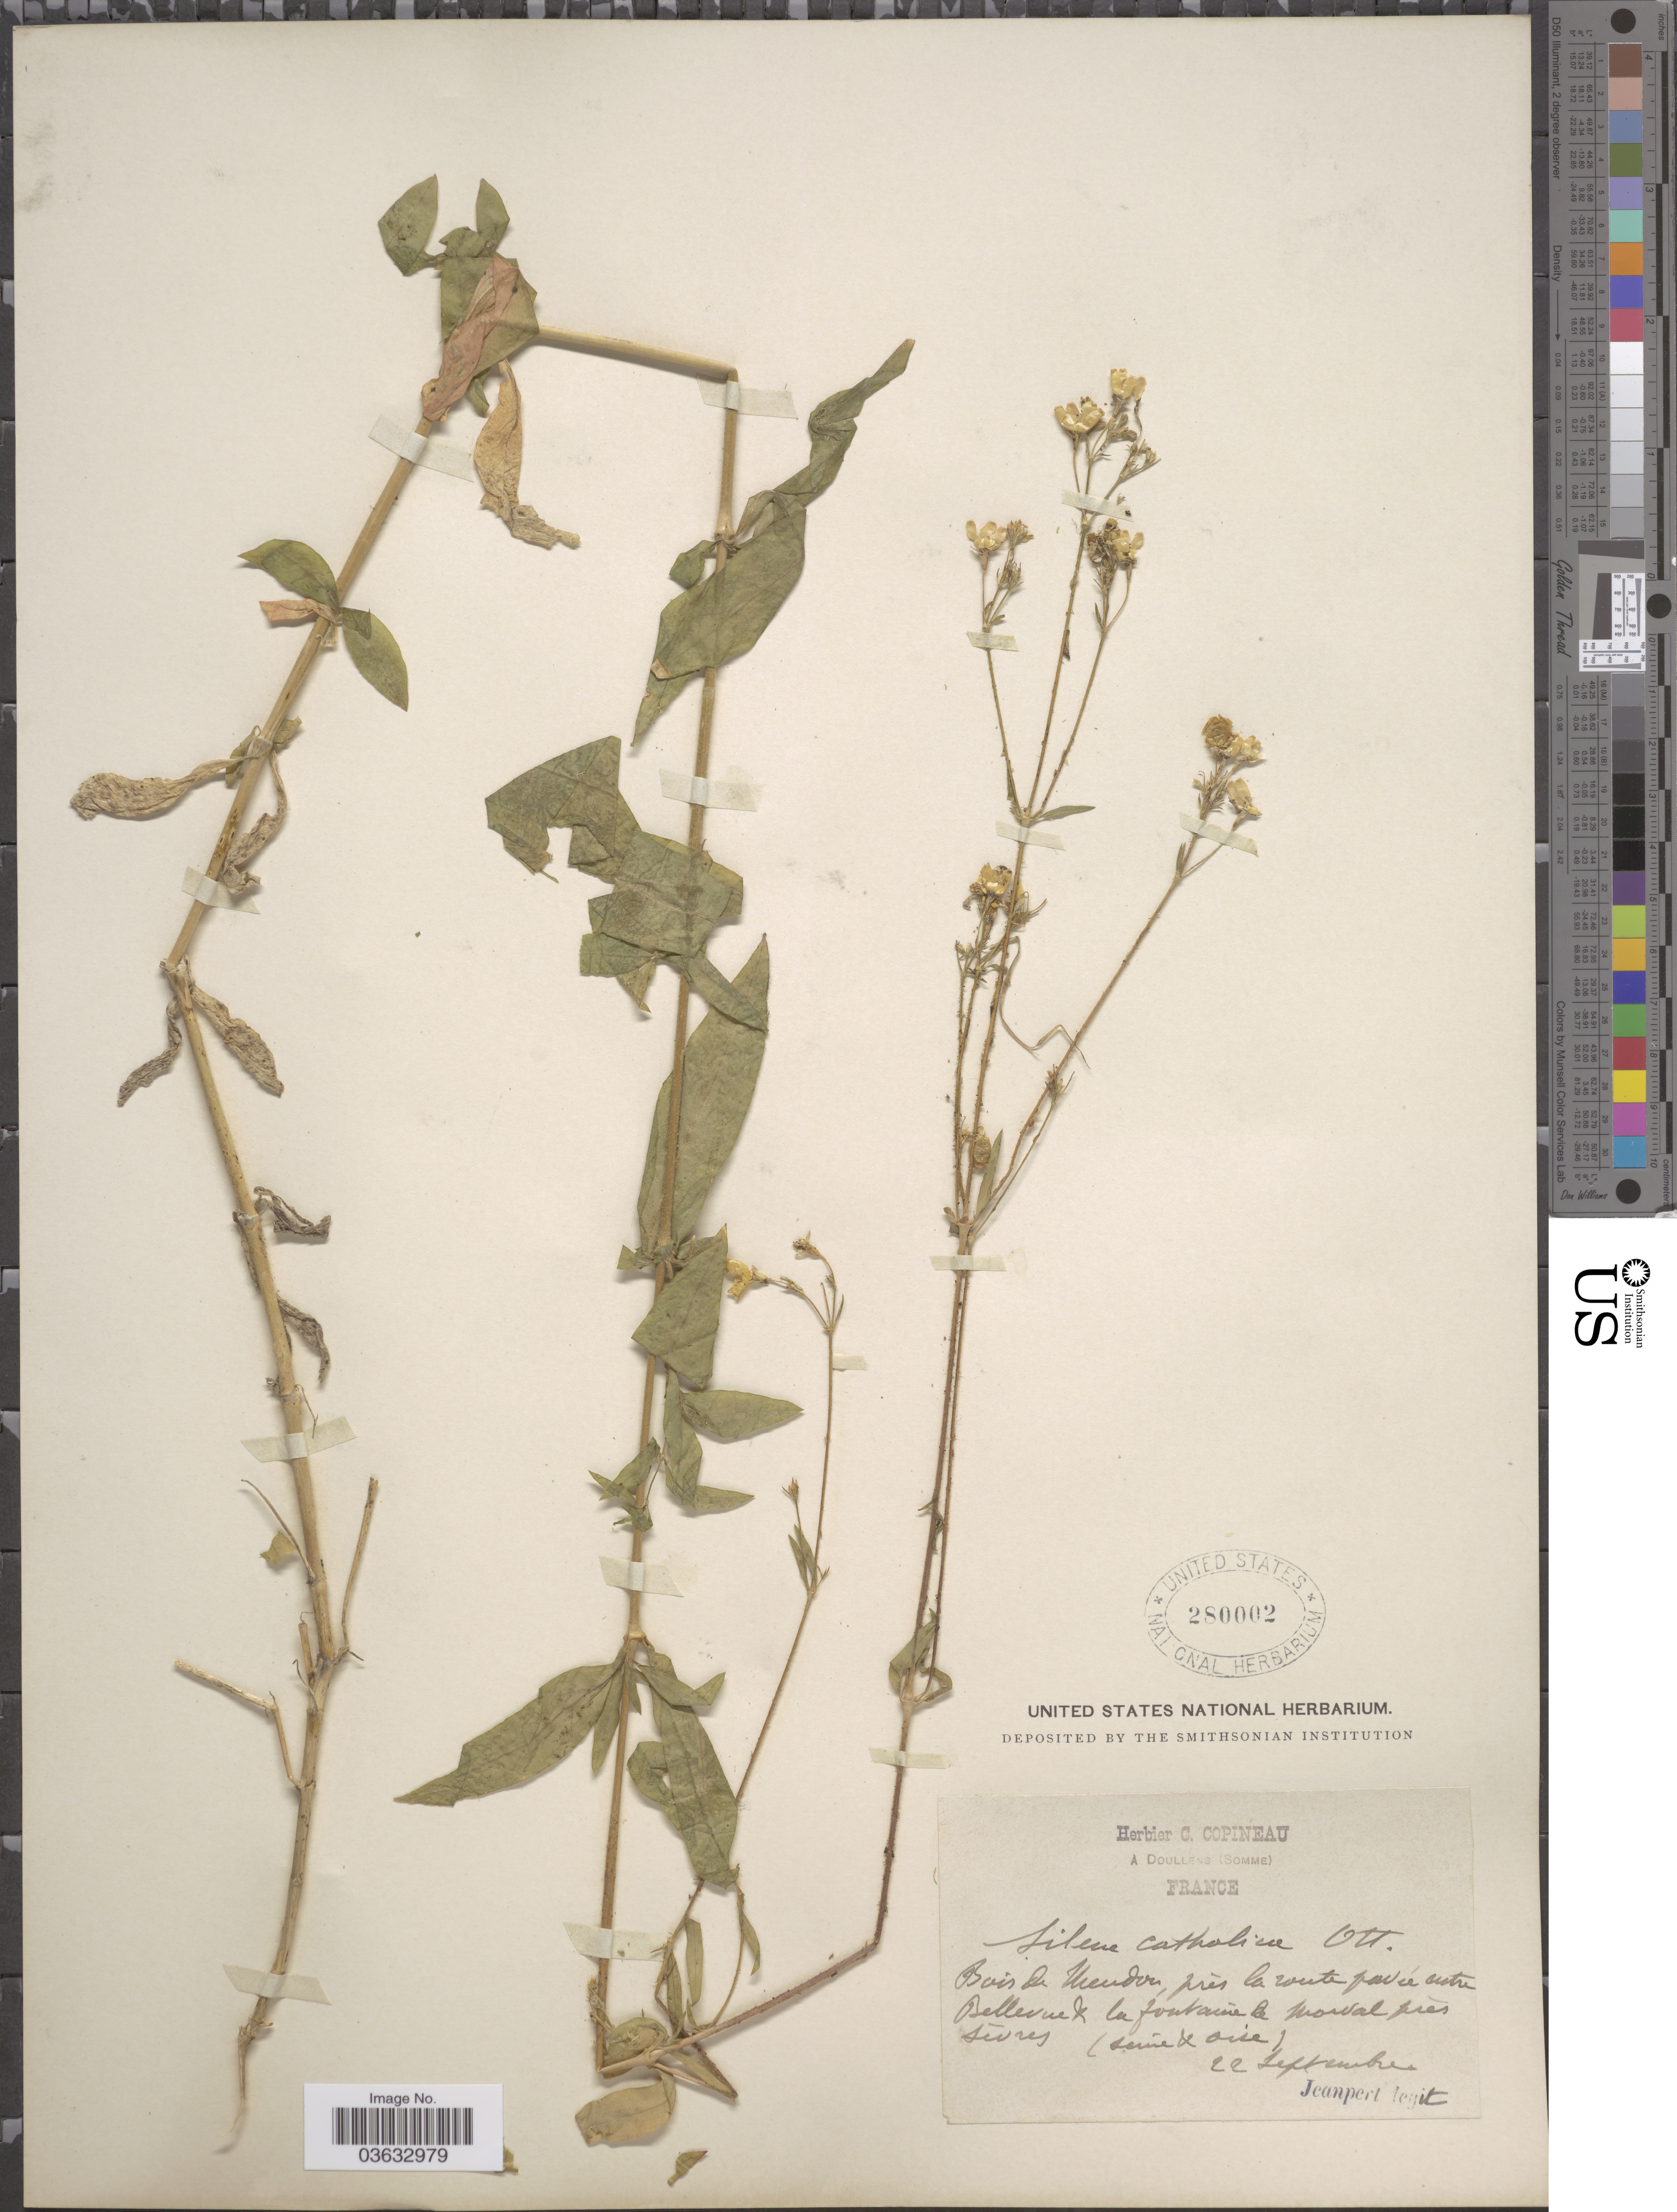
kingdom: Plantae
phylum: Tracheophyta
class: Magnoliopsida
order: Caryophyllales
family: Caryophyllaceae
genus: Silene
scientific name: Silene catholica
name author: (L.) W.T. Aiton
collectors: Jeanpert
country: France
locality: Bois de Mendon, prés la route pavee entre Bellevue & la fontaine de Morval prés Sevres.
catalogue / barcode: US 280002